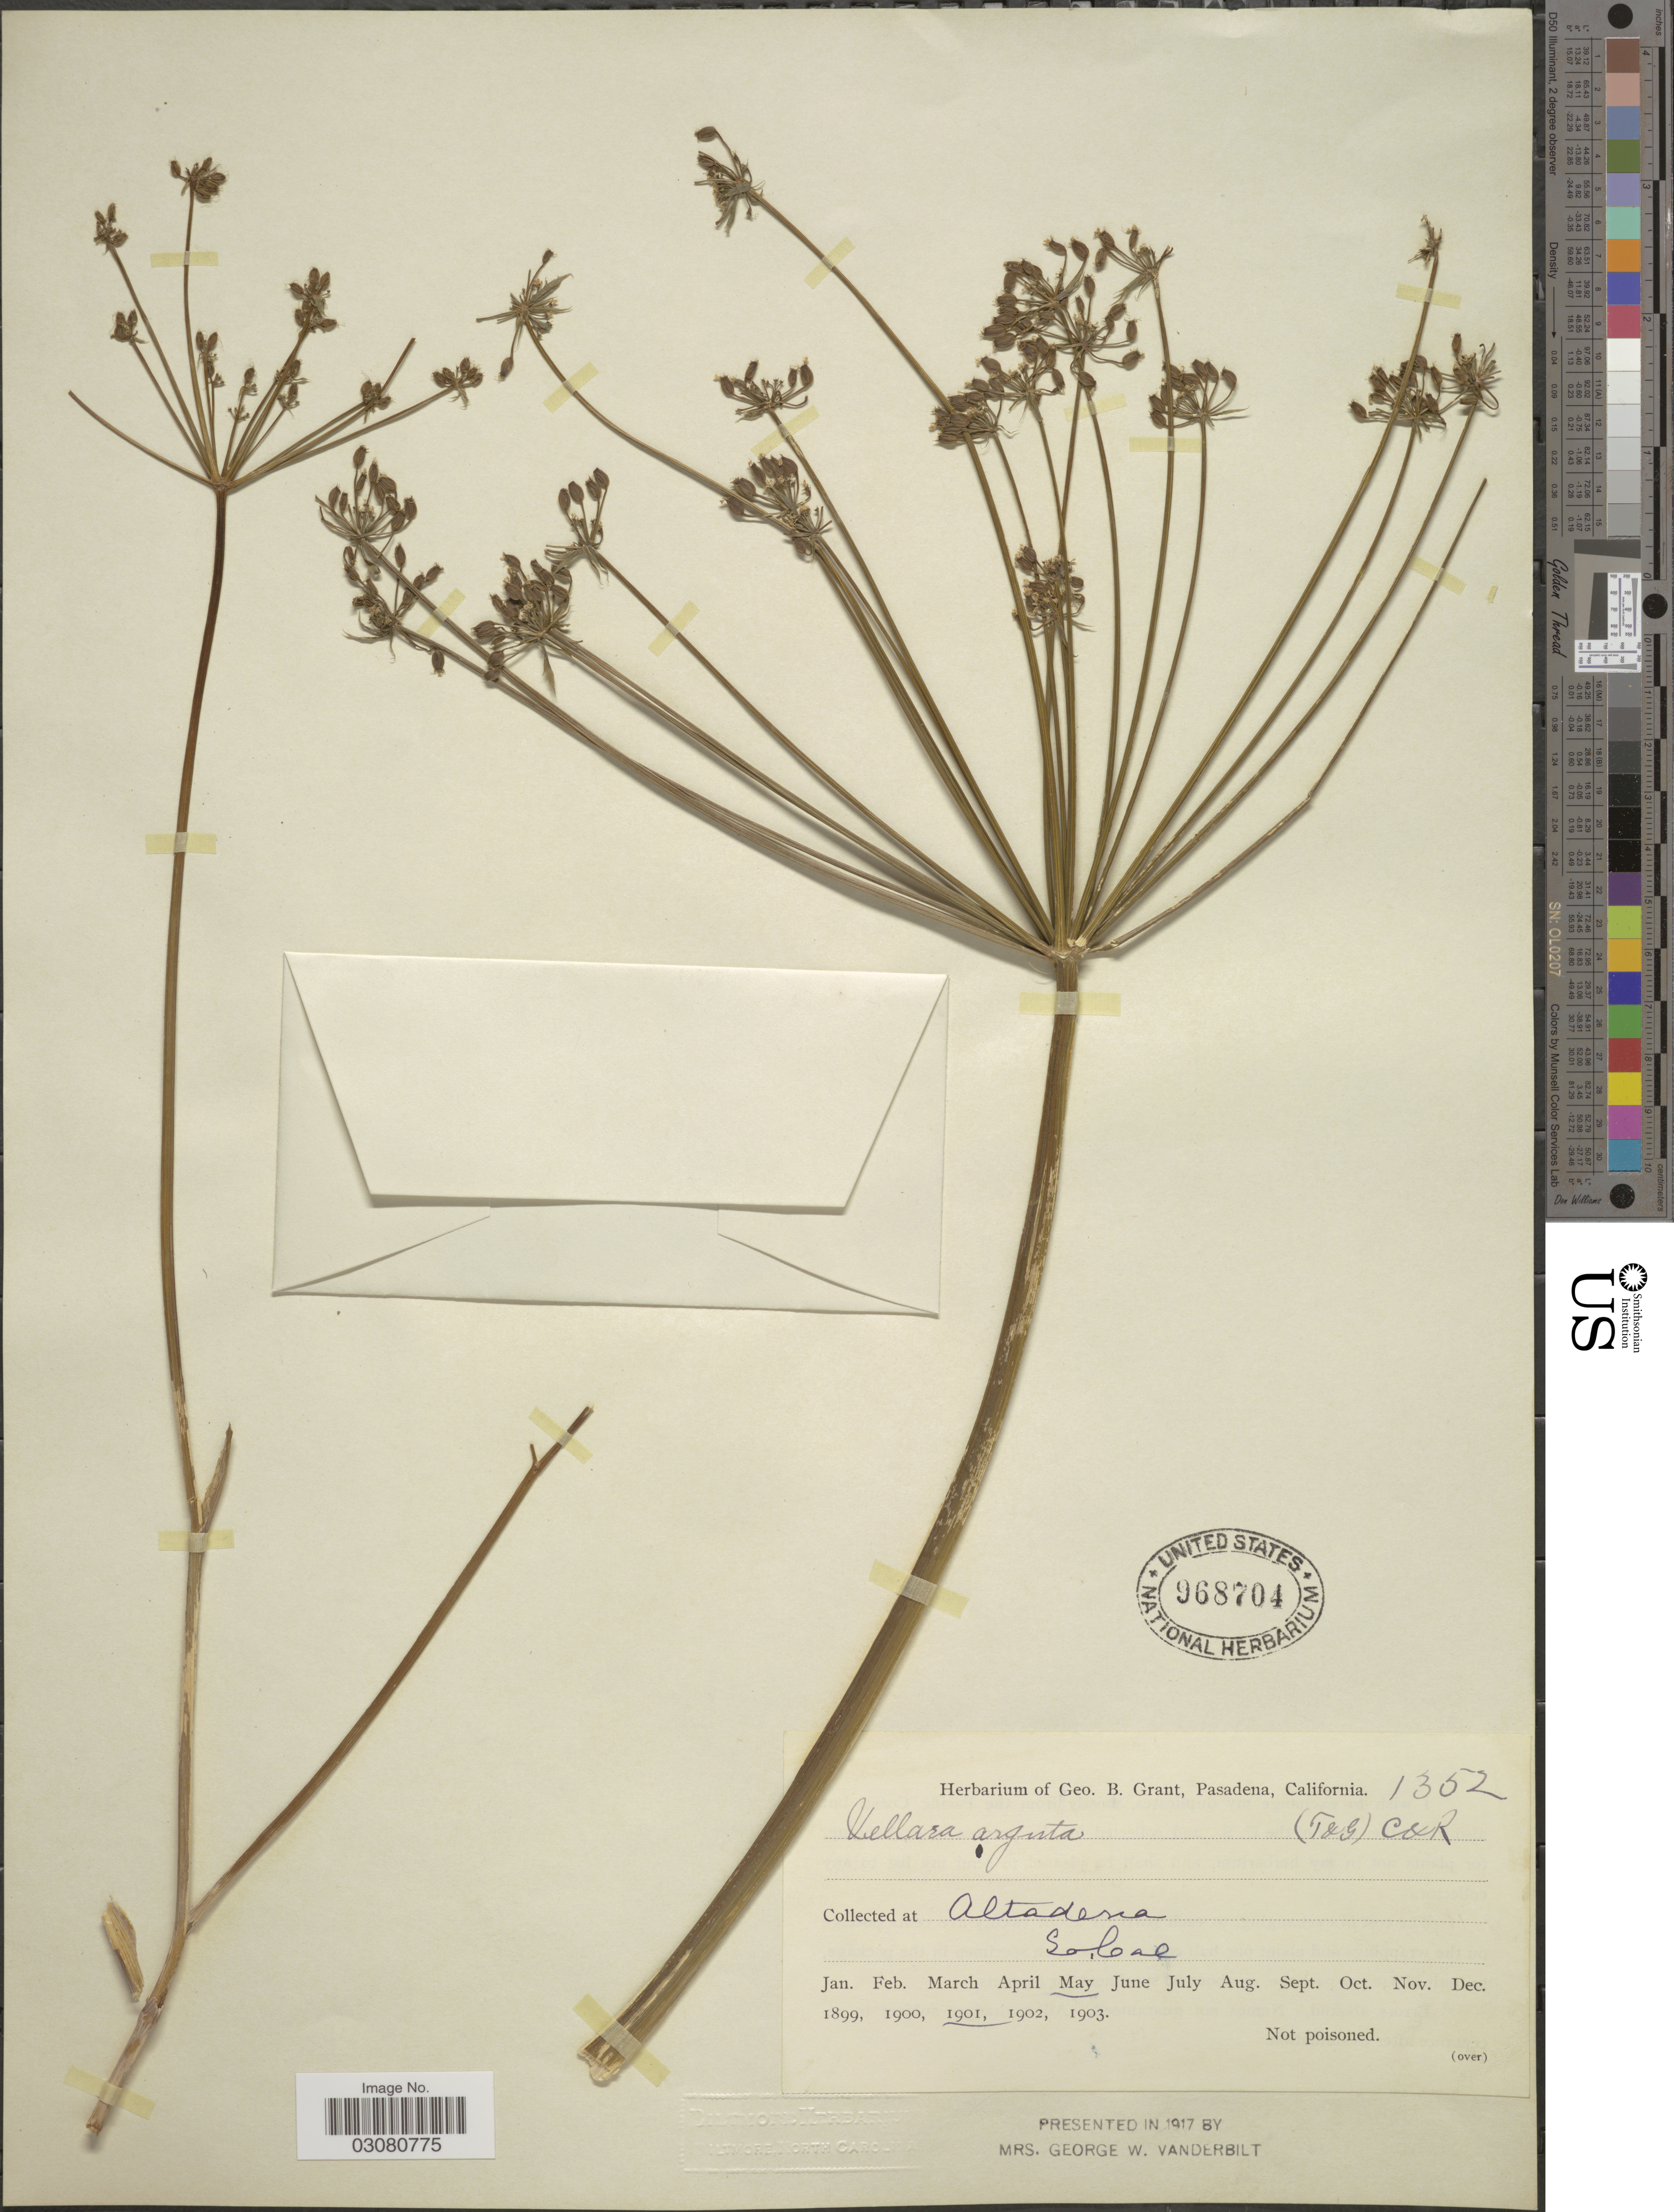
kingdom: Plantae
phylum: Tracheophyta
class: Magnoliopsida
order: Apiales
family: Apiaceae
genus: Tauschia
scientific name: Tauschia arguta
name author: (Torr.) J.F. Macbr.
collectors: G. Grant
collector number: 1352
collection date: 1901-05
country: United States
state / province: California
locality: Altadena So. Cal.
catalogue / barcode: US 968704